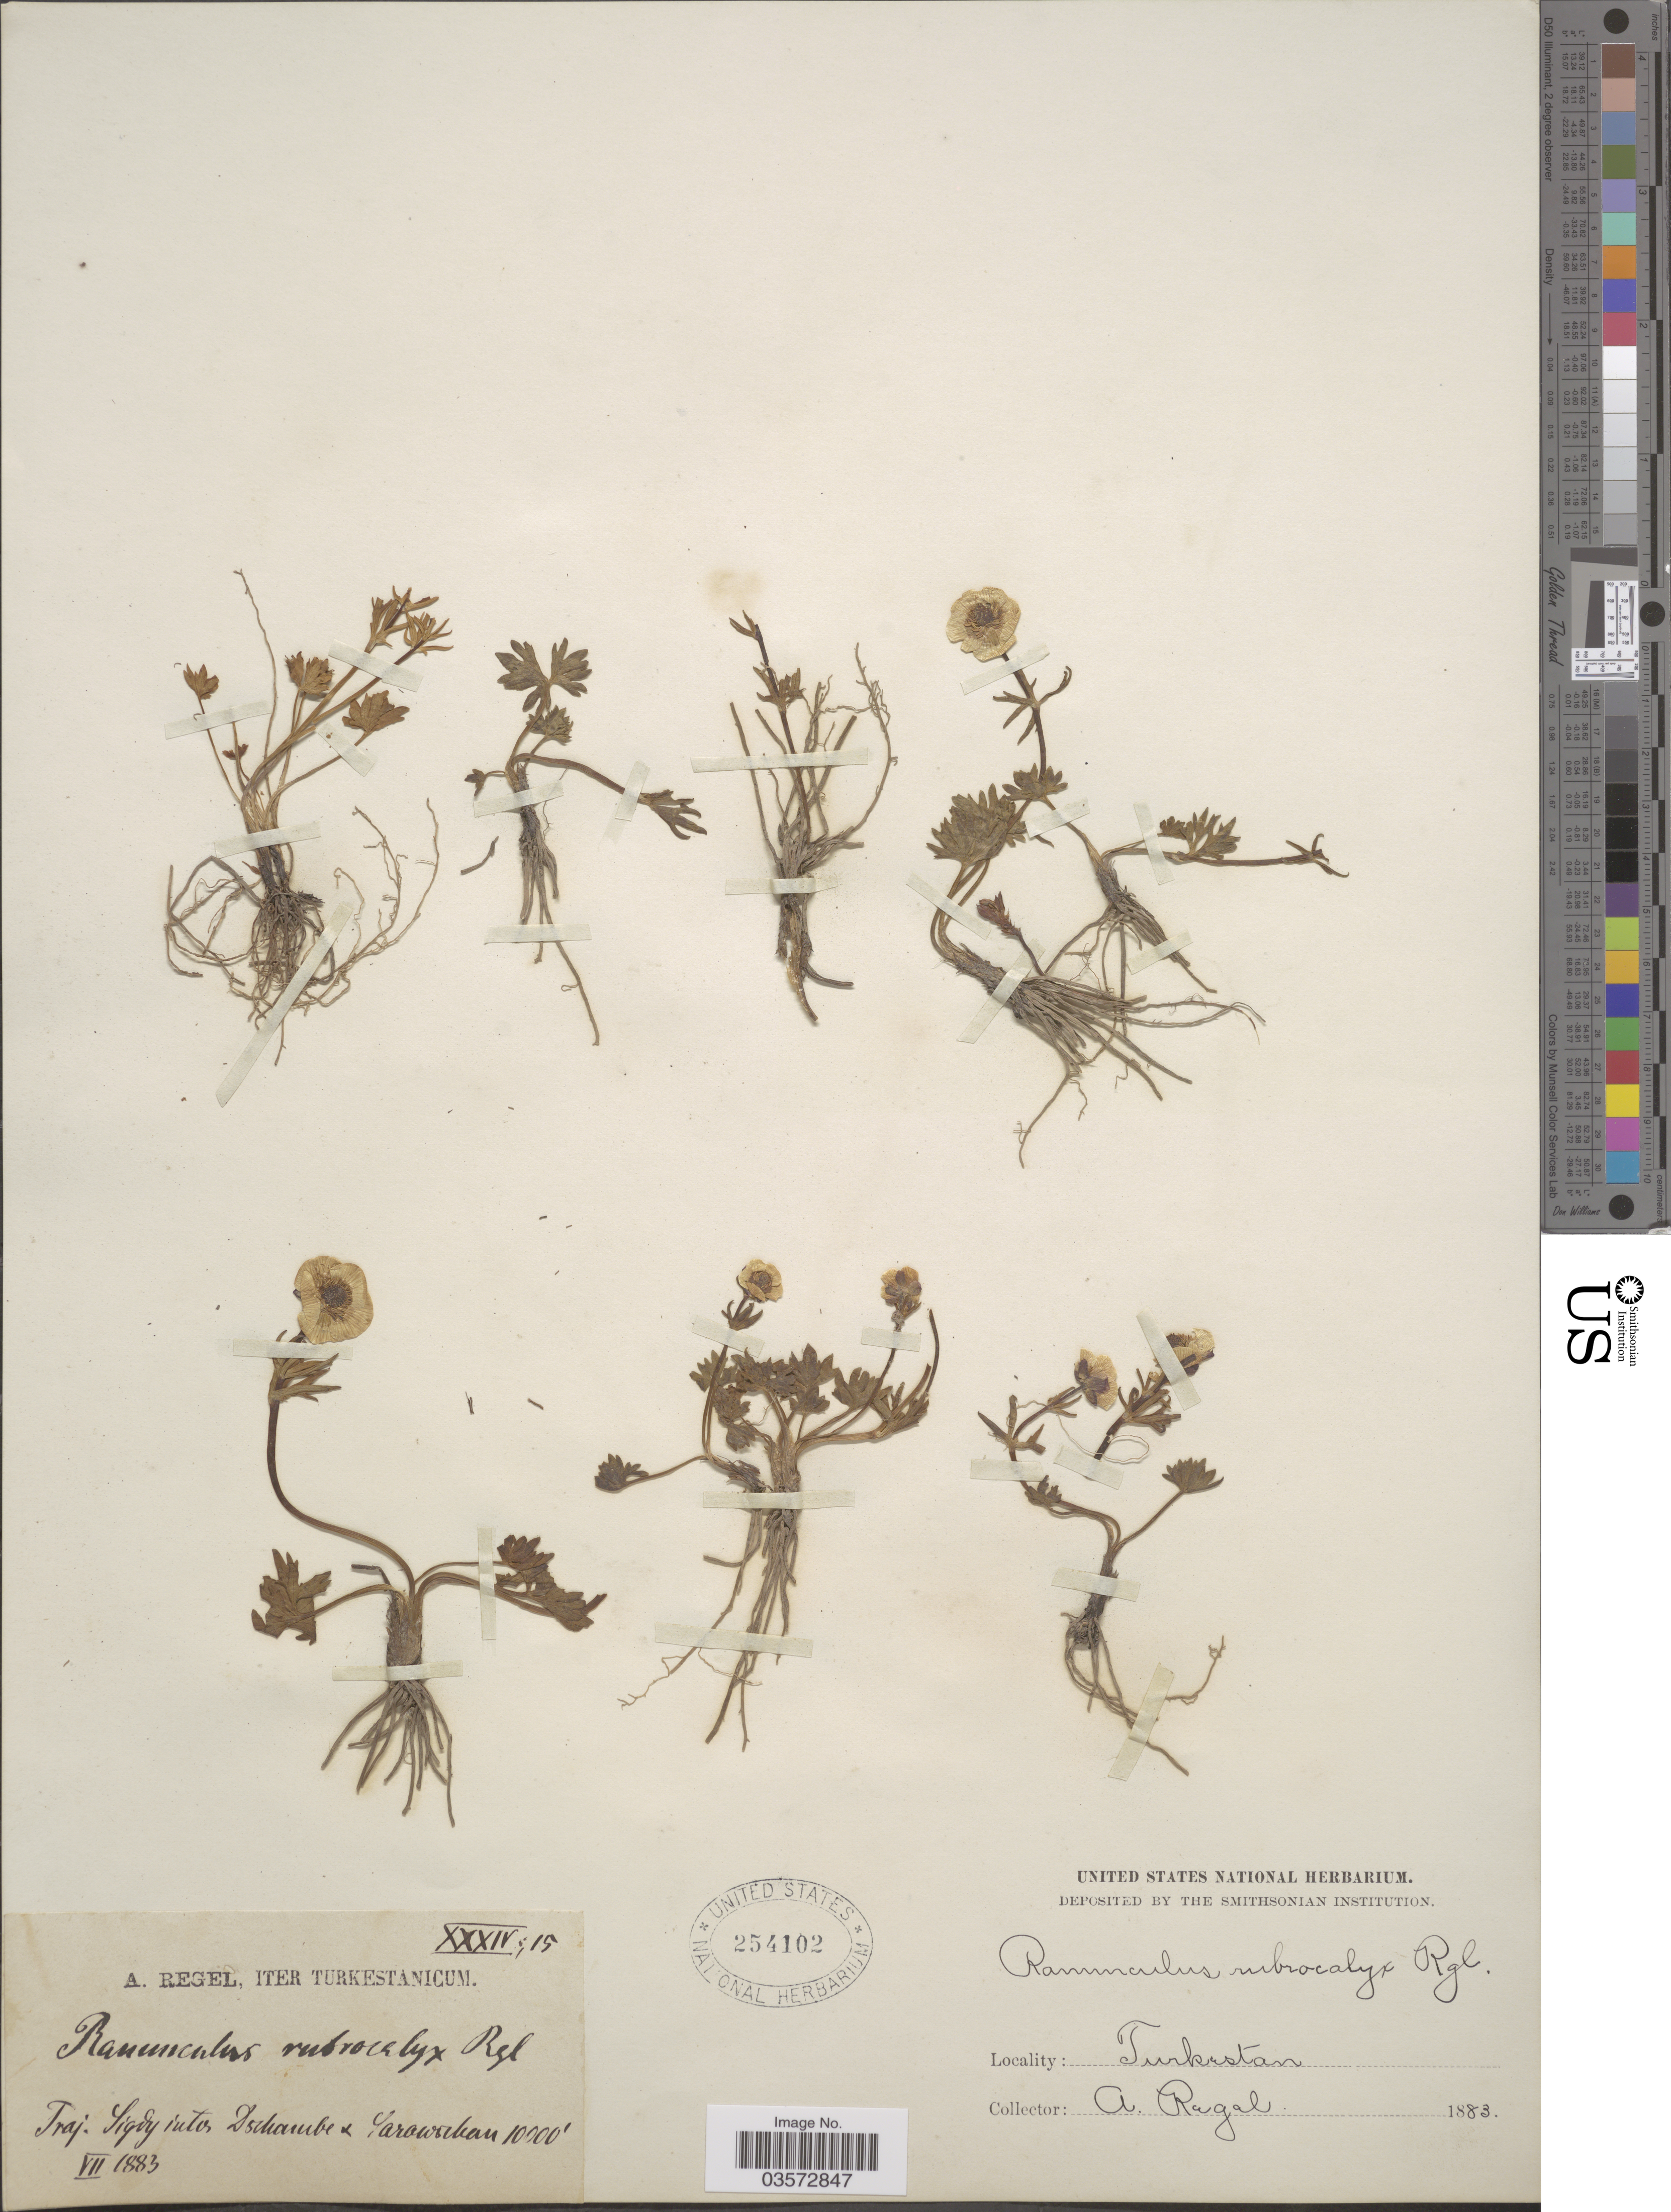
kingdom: Plantae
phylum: Tracheophyta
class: Magnoliopsida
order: Ranunculales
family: Ranunculaceae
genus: Ranunculus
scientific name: Ranunculus rufosepalus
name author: Franch.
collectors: A. Regel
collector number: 15*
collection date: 1883-07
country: Tajikistan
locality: Turkestanicum. Traj. Sigdy inter Dschambe & Sarawschan.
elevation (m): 3048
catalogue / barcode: US 254102